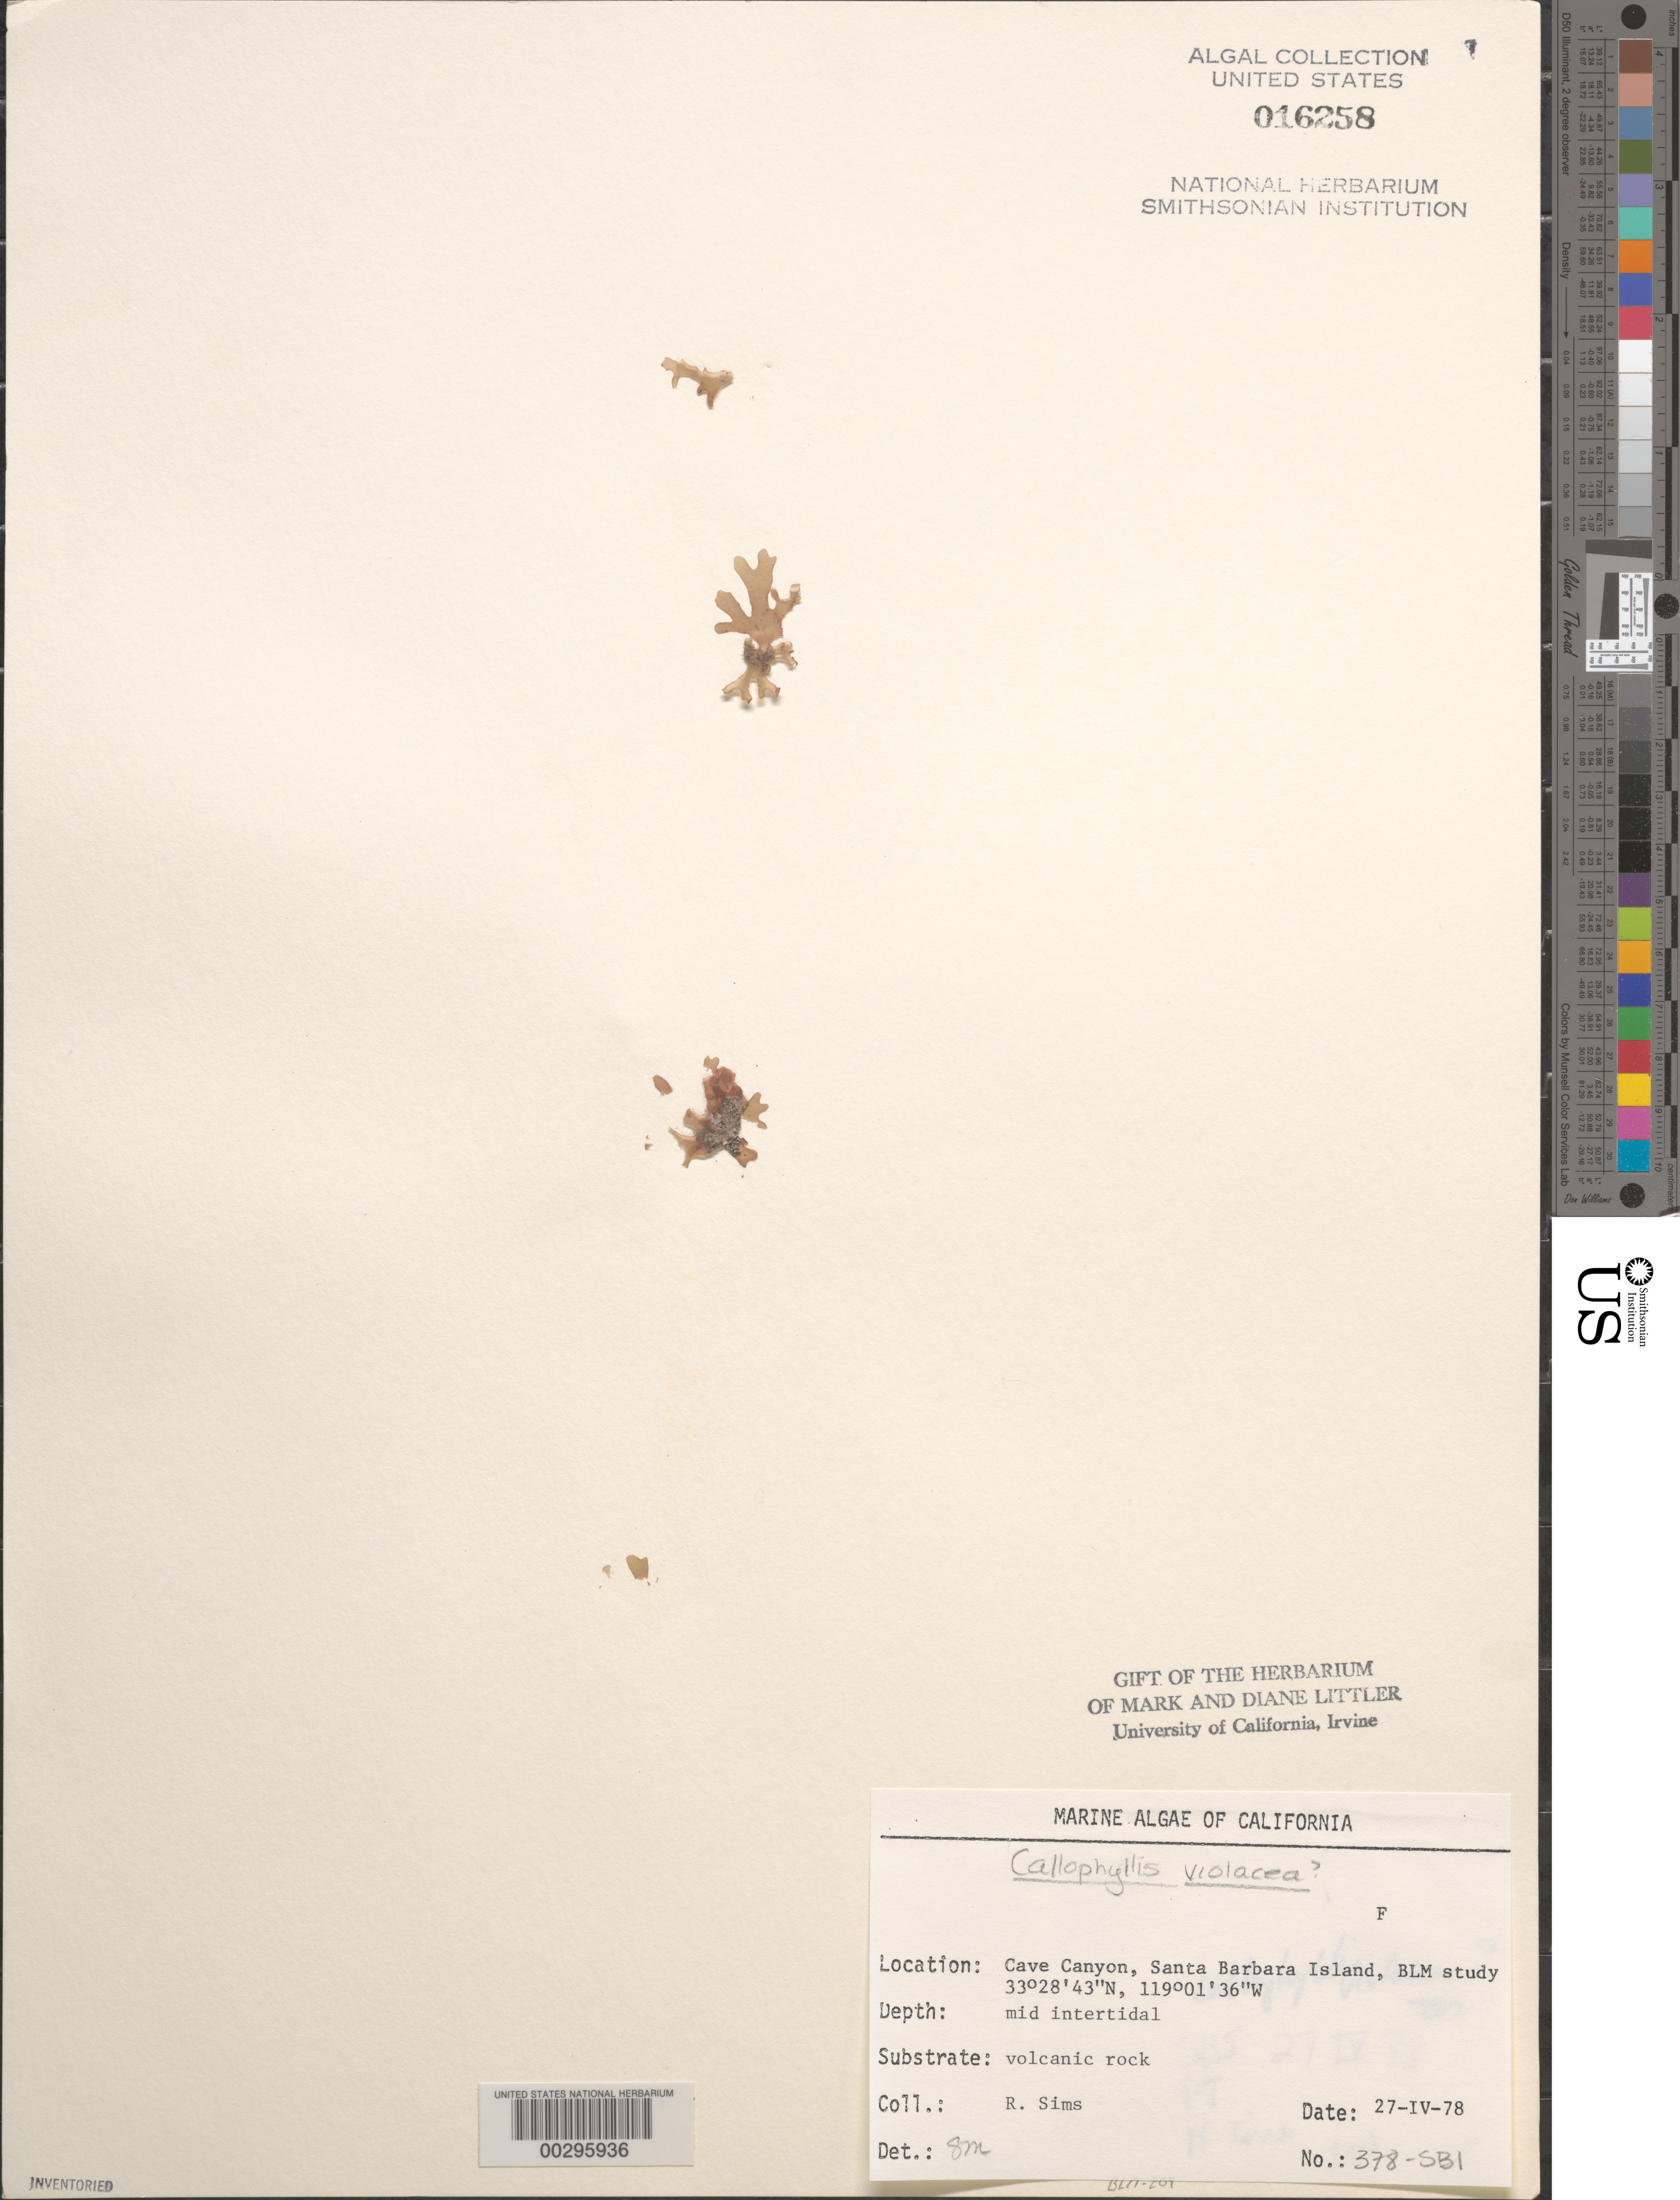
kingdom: Plantae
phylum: Rhodophyta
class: Florideophyceae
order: Gigartinales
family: Kallymeniaceae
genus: Callophyllis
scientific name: Callophyllis violacea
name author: J. Agardh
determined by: Murray, S. N.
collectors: R. H. Sims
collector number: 378-SBI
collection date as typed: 27 Apr 1978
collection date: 1978-04-27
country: United States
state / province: California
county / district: Santa Barbara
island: Santa Barbara Island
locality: Cave Canyon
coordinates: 33 28' 43" N, 119 01' 36" W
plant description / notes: BLM-SOCALBIGHT Rocky Intertidal Survey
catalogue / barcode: US 16258